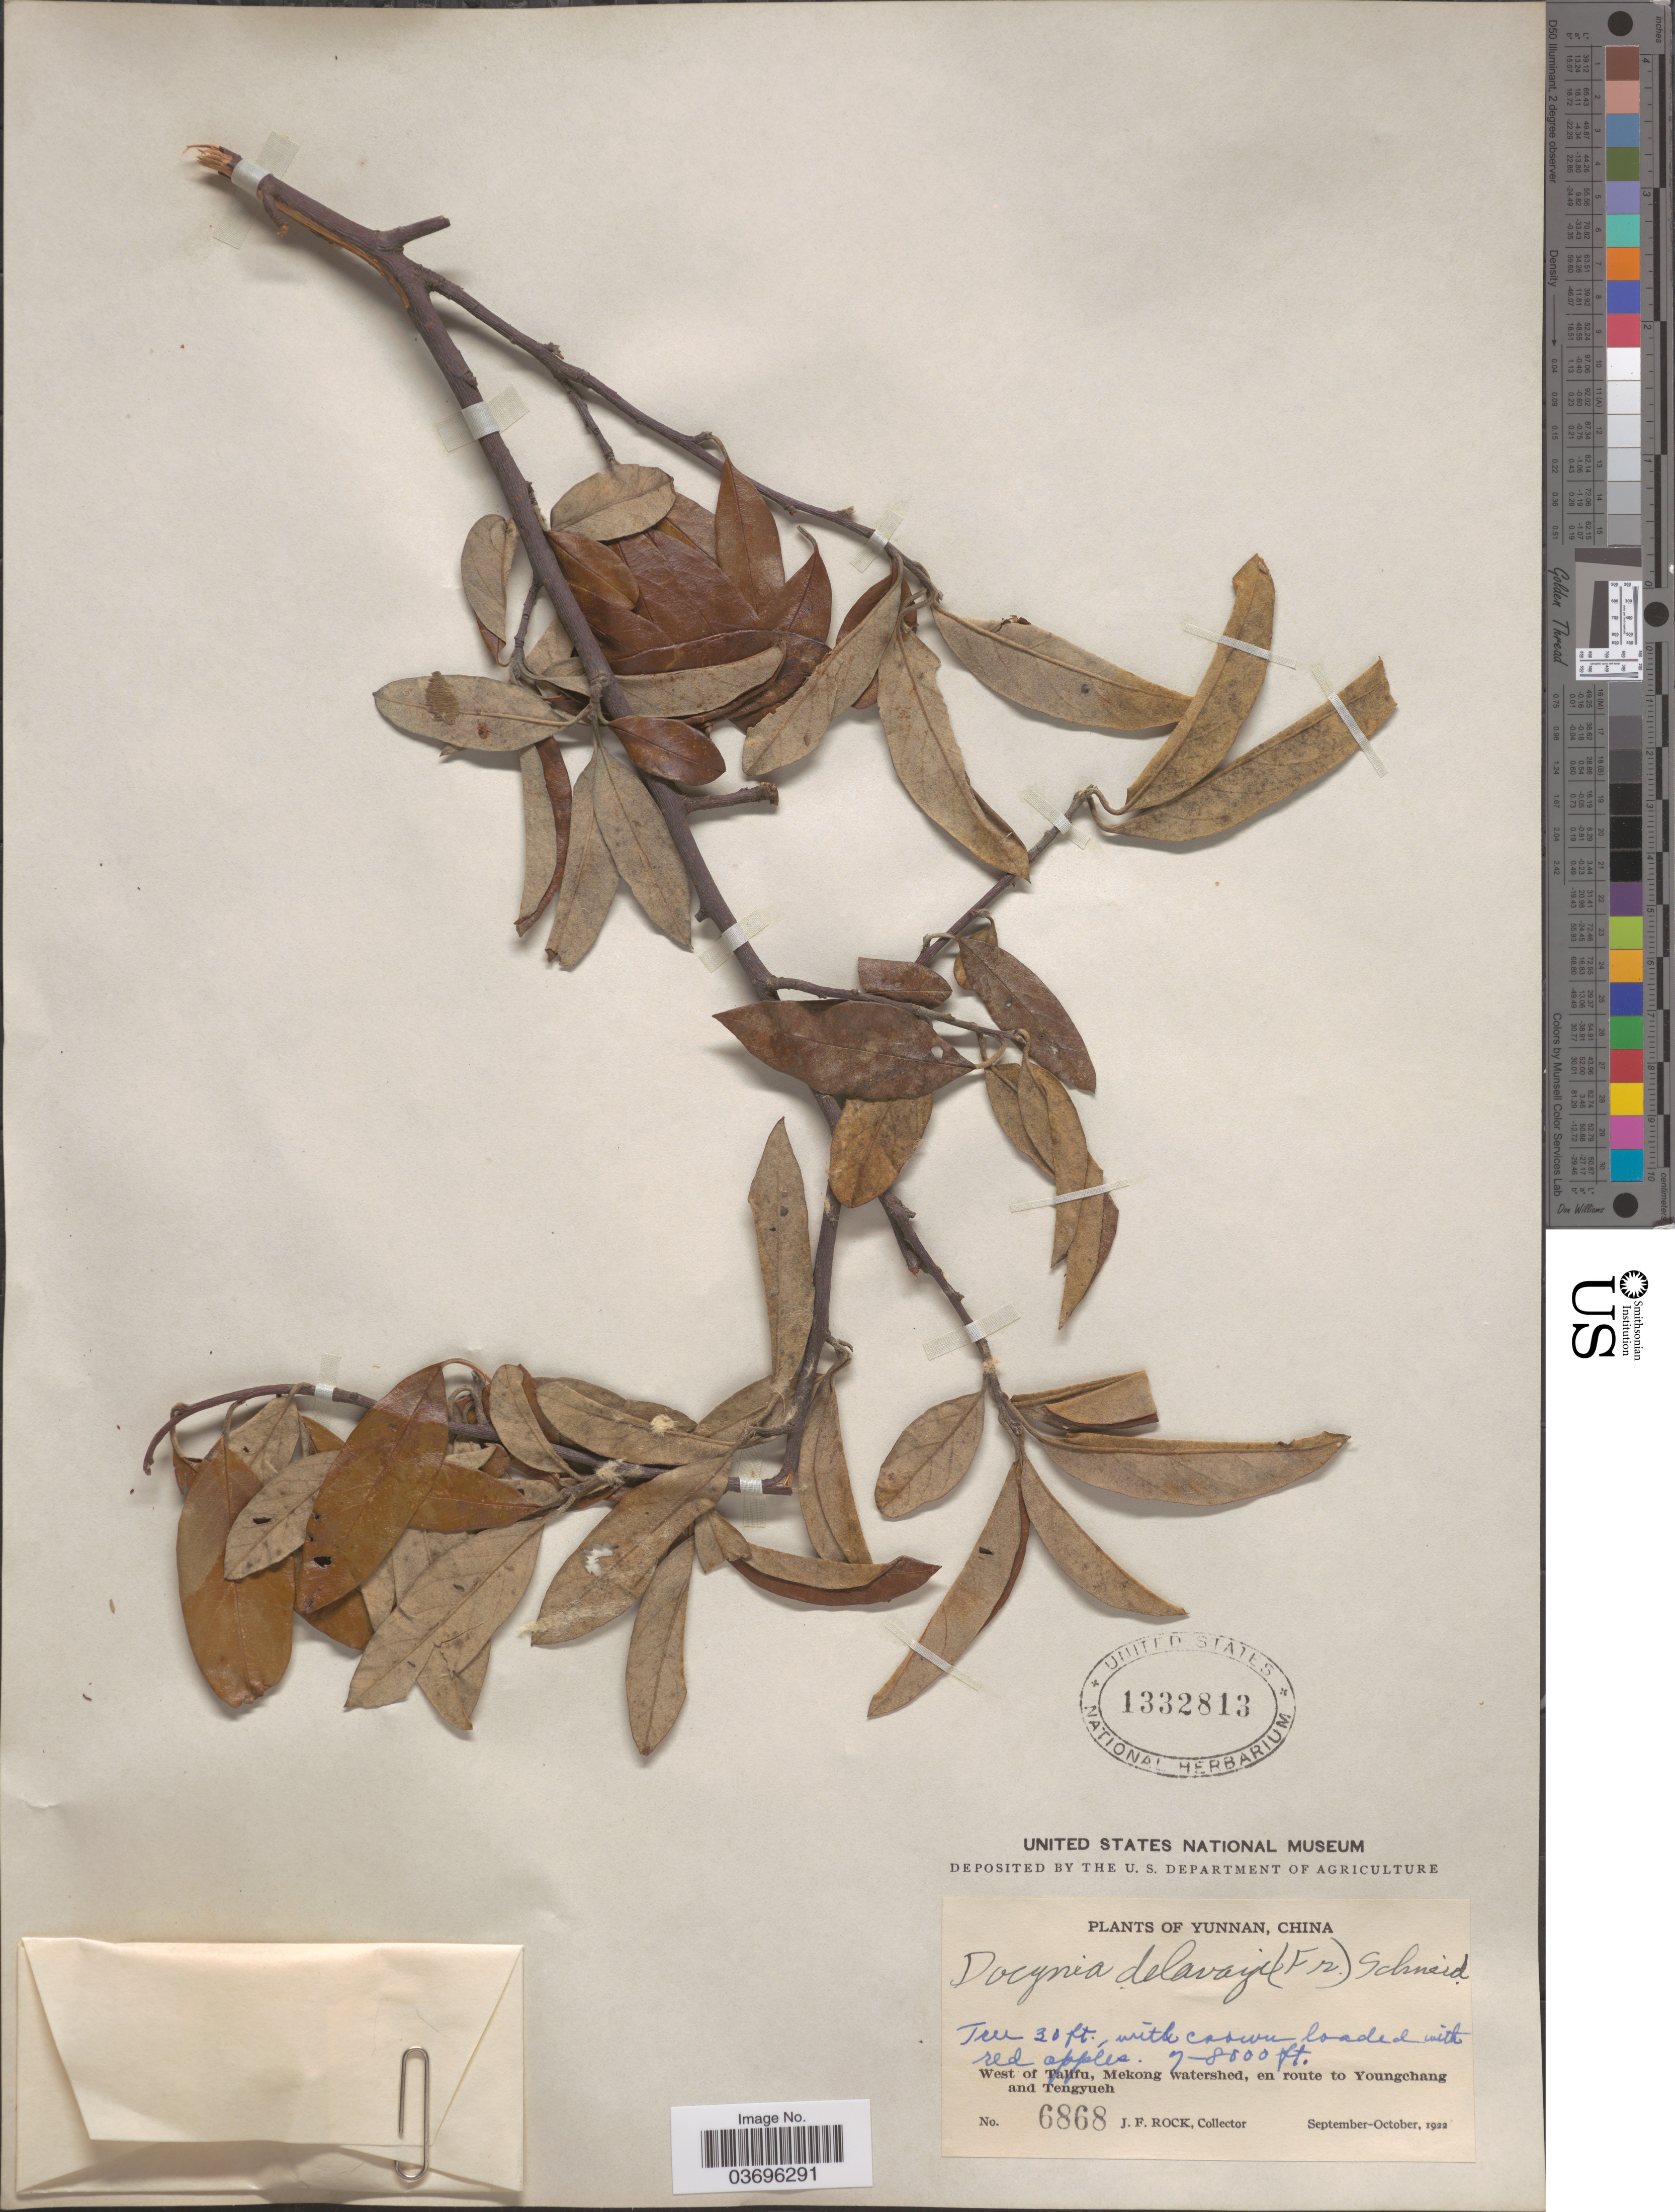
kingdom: Plantae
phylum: Tracheophyta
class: Magnoliopsida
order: Rosales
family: Rosaceae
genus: Docynia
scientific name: Docynia delavayi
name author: C.K. Schneid.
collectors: J. Rock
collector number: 6868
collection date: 1922-09/1922-10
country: China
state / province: Yunnan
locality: West of Talifu, Mekong watershed, en route to Youngchang and Tengyueh.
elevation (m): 2134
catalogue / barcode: US 1332813